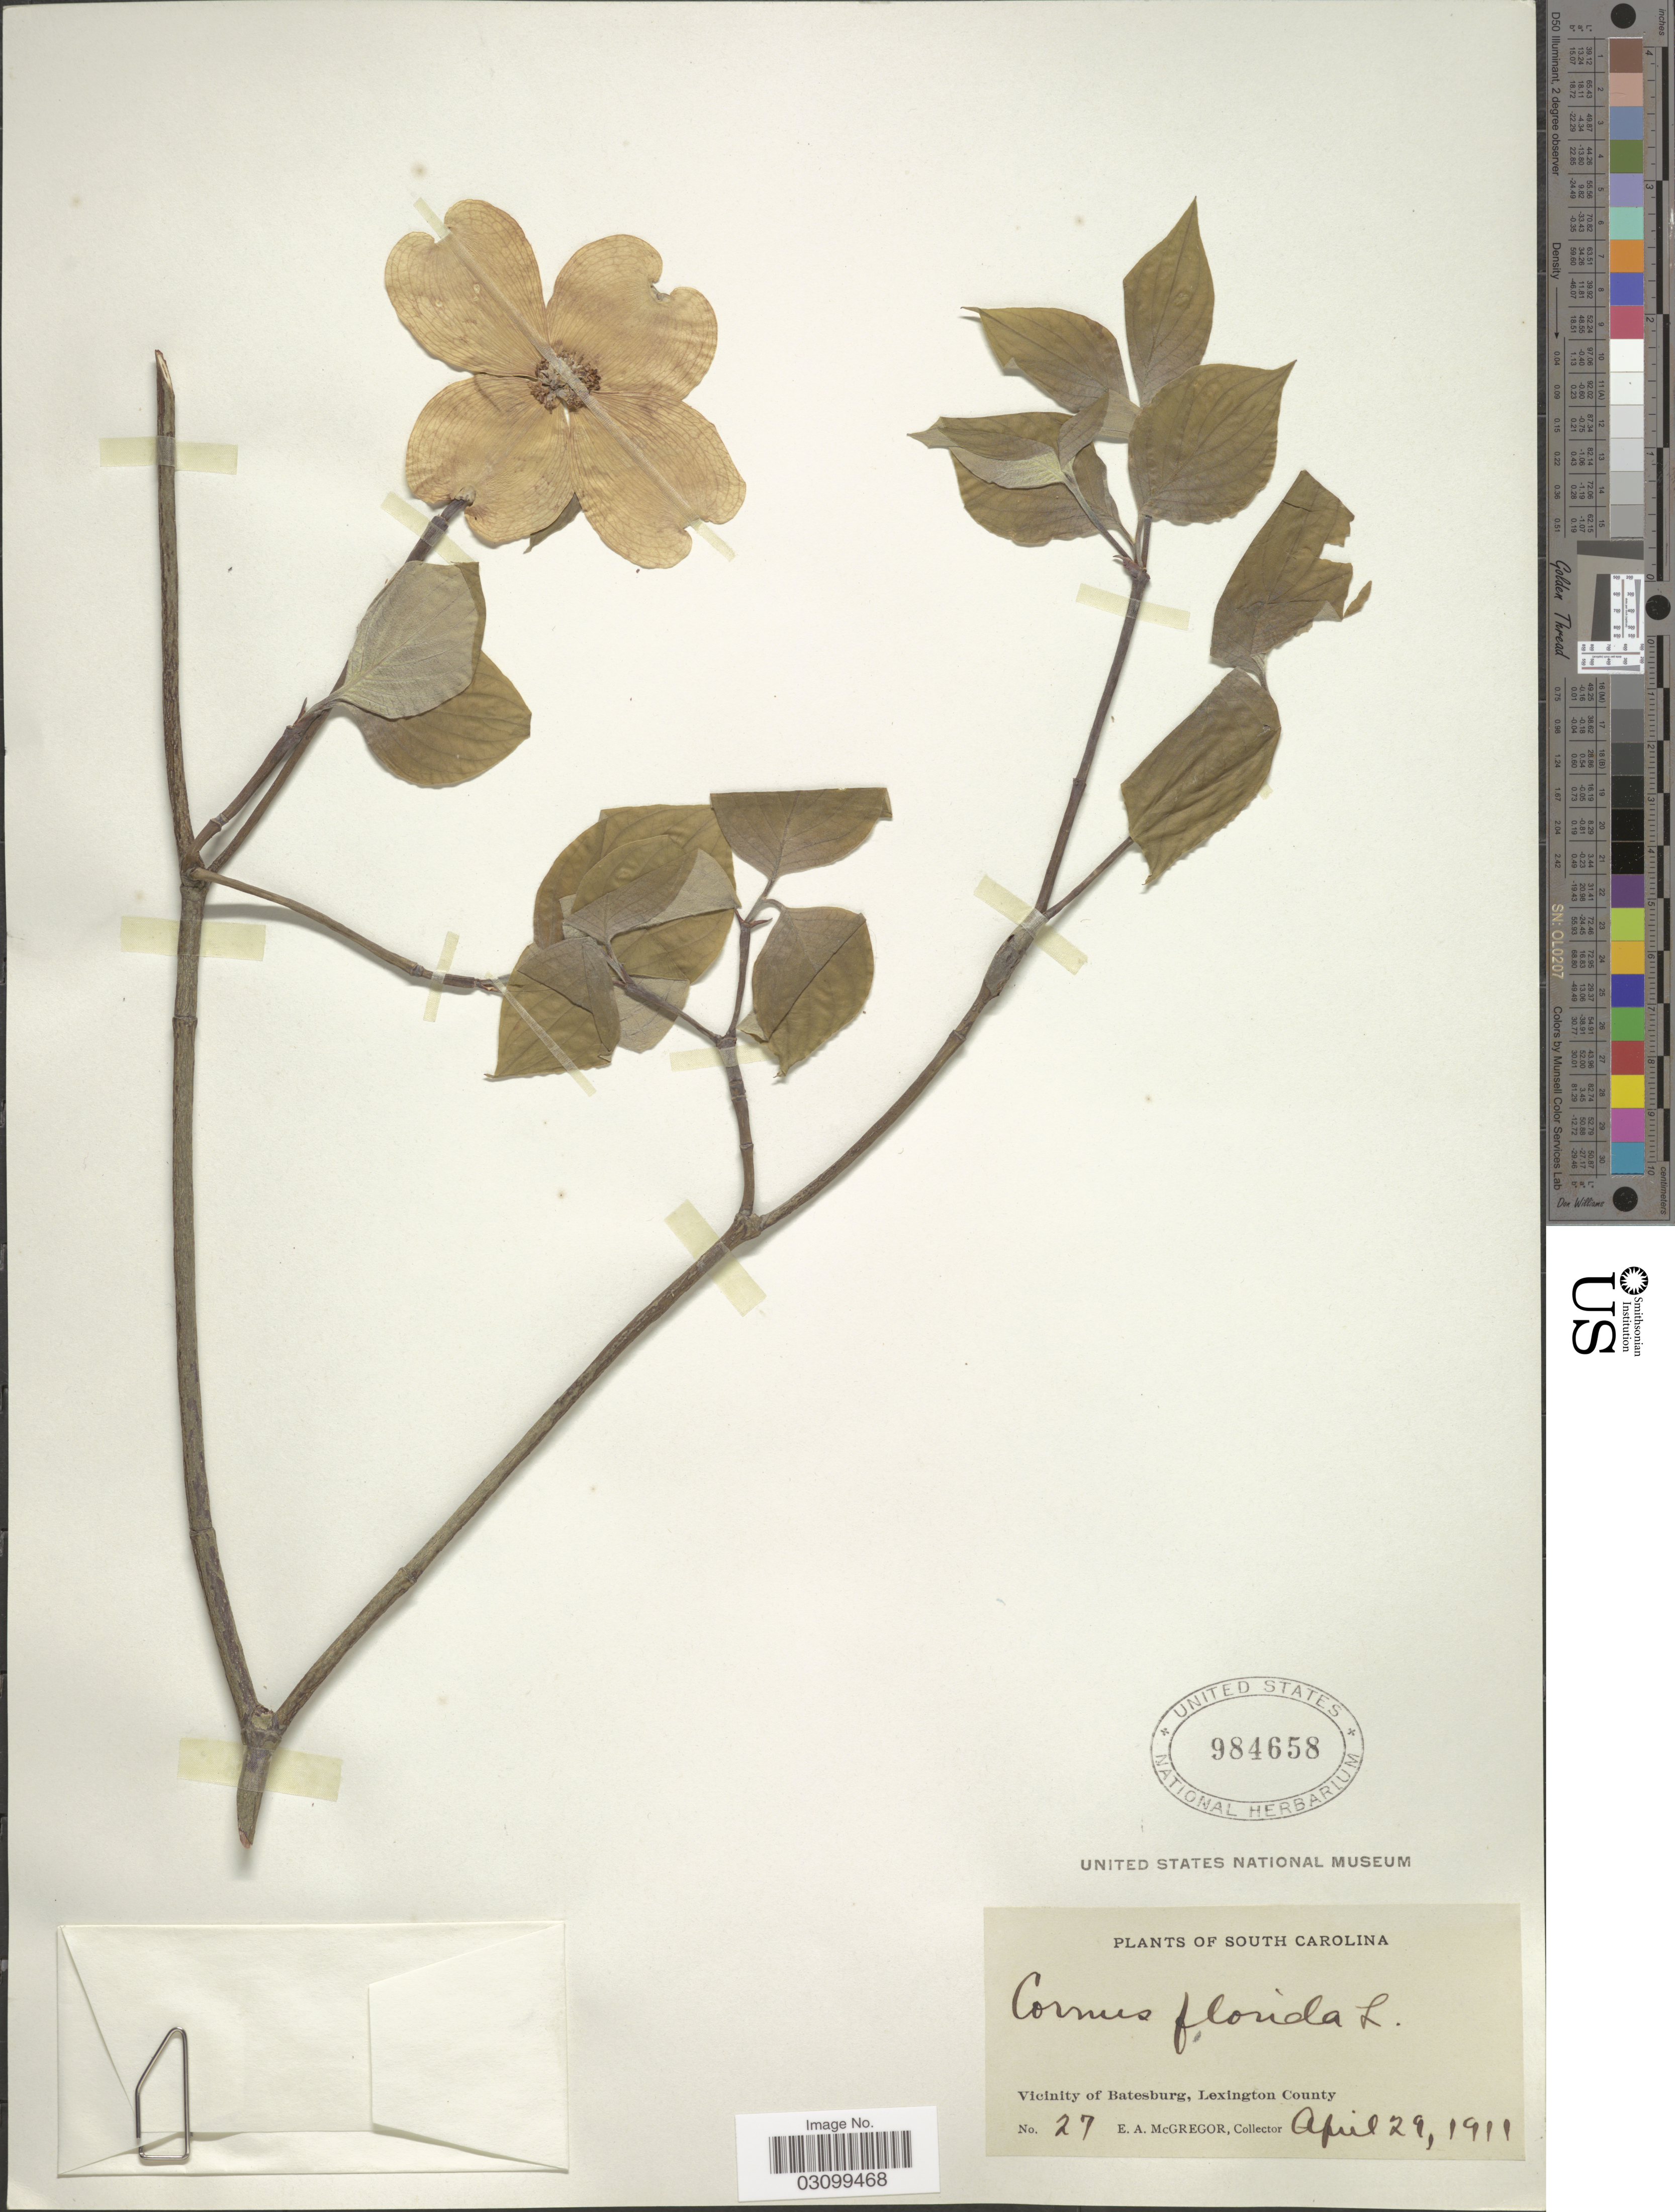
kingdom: Plantae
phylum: Tracheophyta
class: Magnoliopsida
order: Cornales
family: Cornaceae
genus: Cornus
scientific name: Cornus florida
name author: L.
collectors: E. A. McGregor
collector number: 27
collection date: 1911-04-29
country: United States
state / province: South Carolina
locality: Vicinity of Batesburg, Lexington County.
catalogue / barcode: US 984658